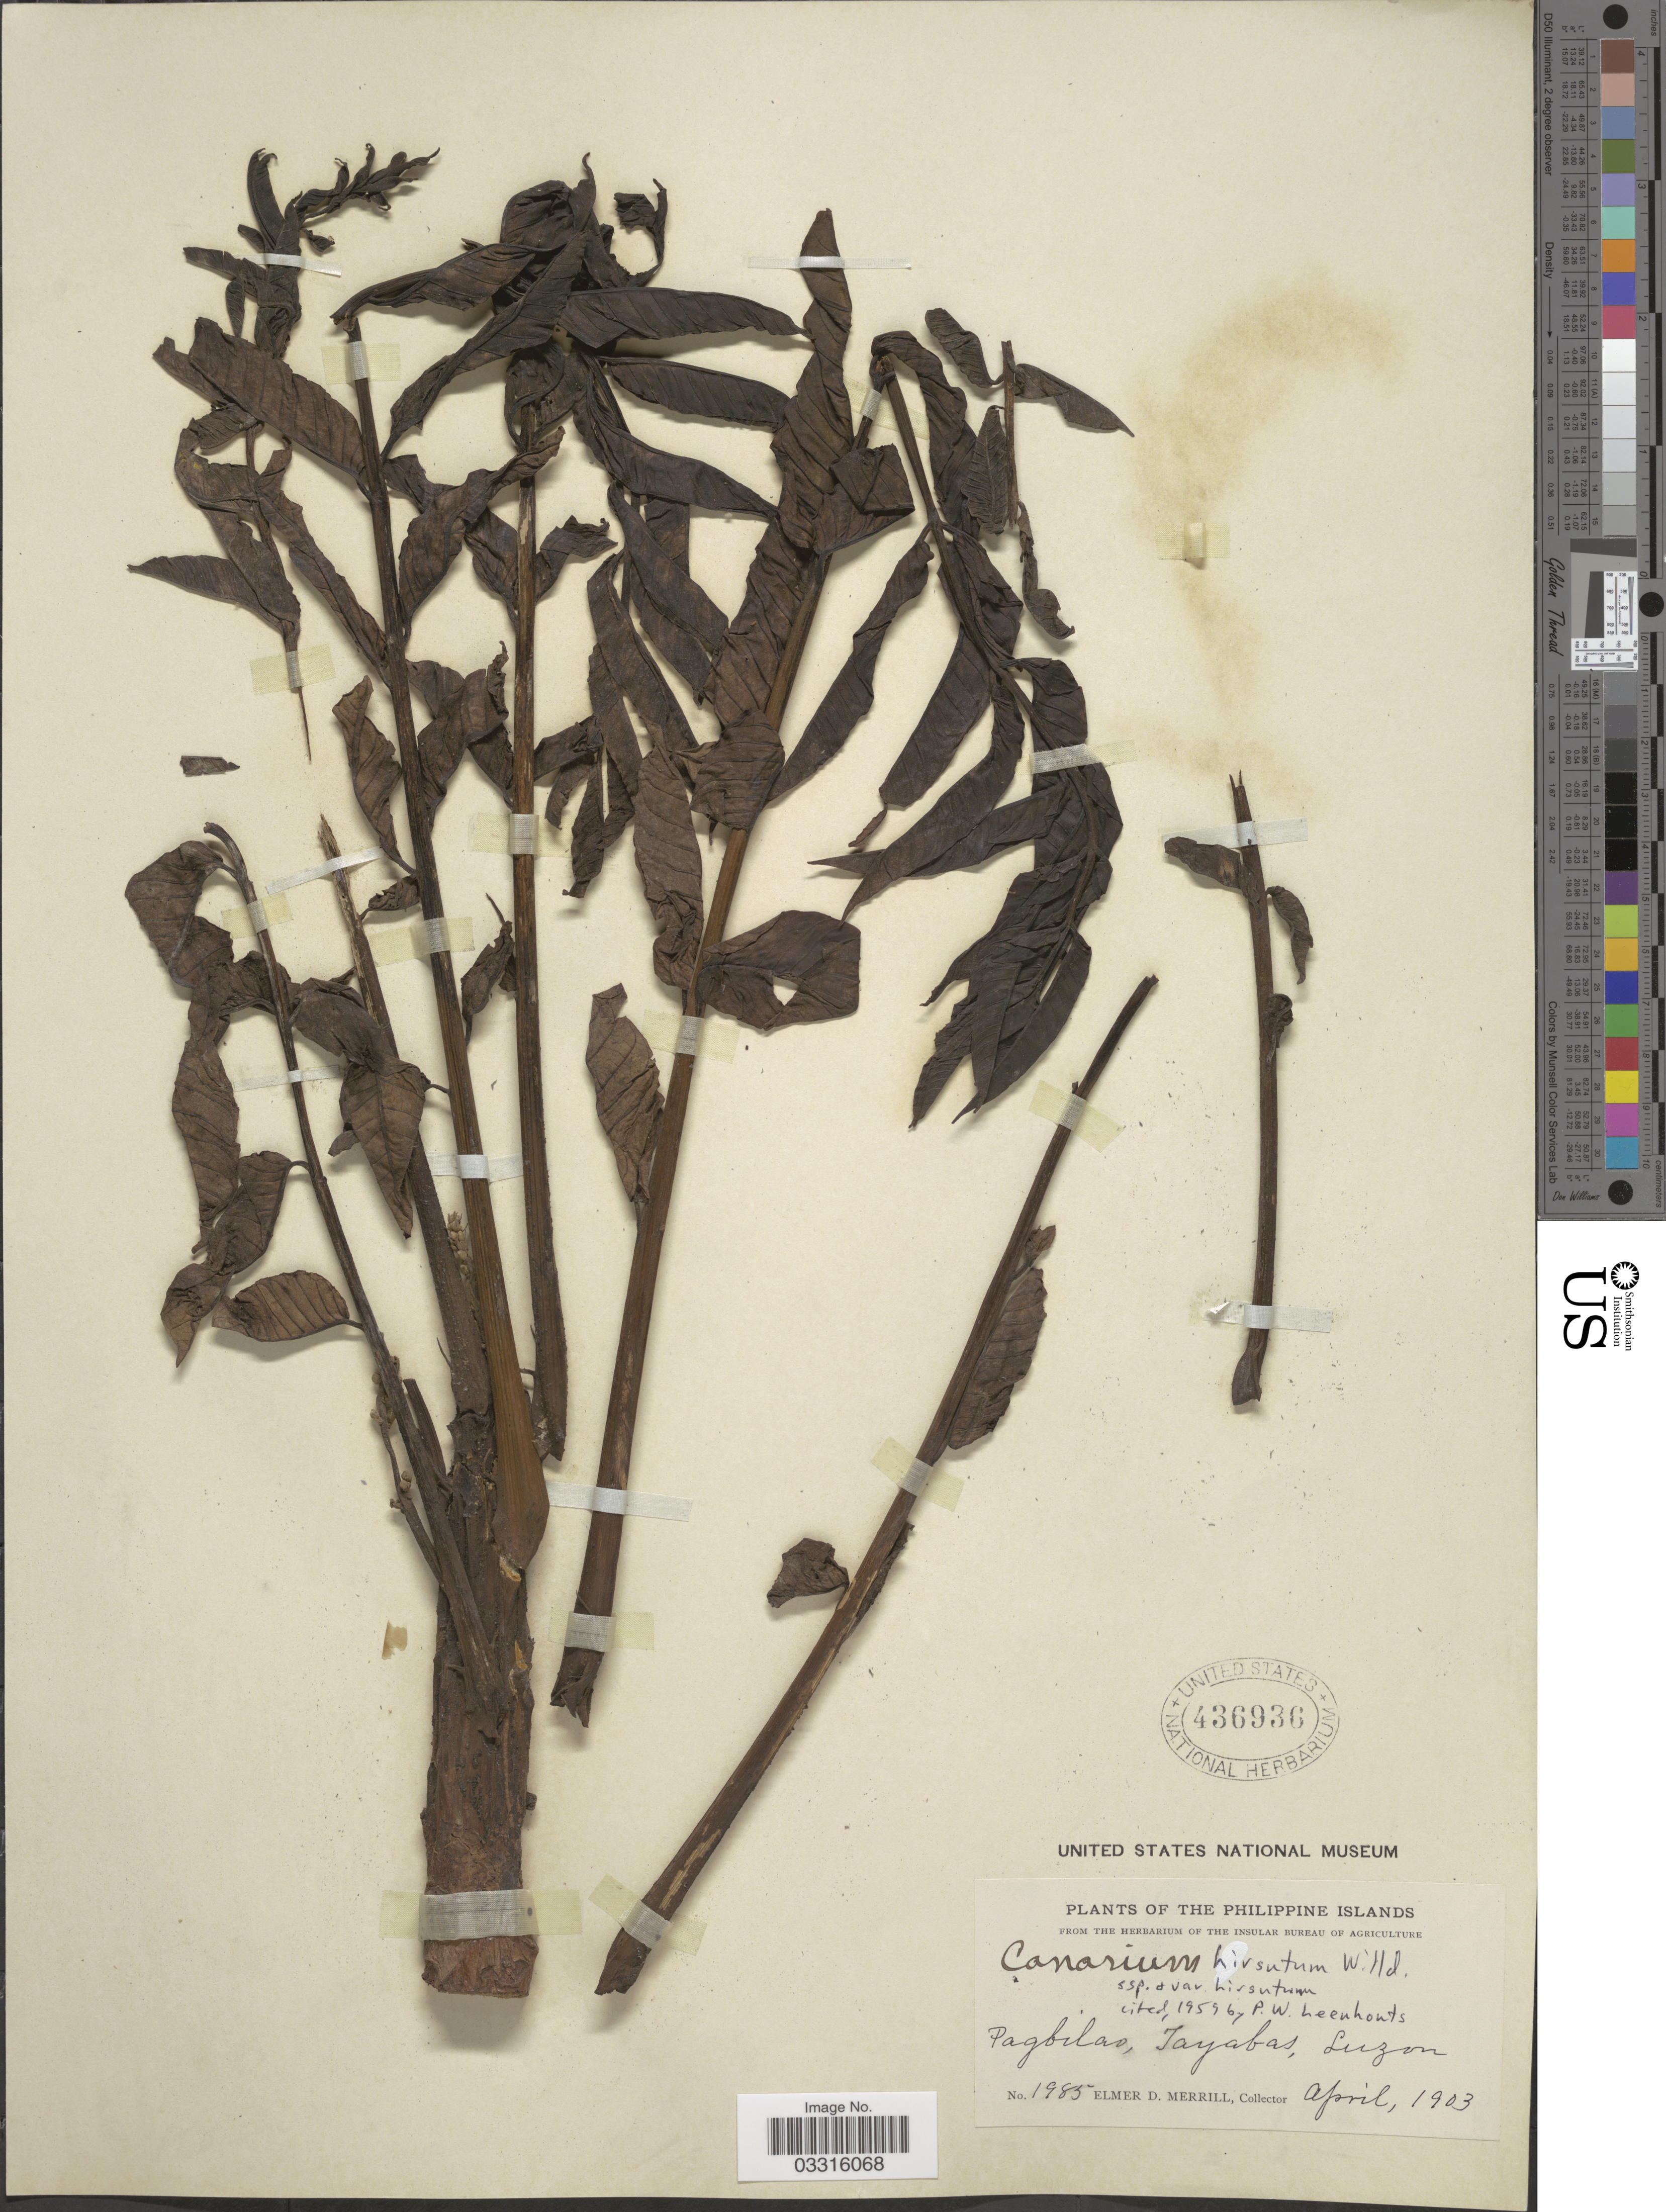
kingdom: Plantae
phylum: Tracheophyta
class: Magnoliopsida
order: Sapindales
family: Burseraceae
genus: Canarium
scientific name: Canarium hirsutum var. hirsutum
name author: Willd.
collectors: E. D. Merrill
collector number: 1985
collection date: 1903-04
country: Philippines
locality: Pagbilao, Tayabas, Luzon.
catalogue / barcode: US 436936